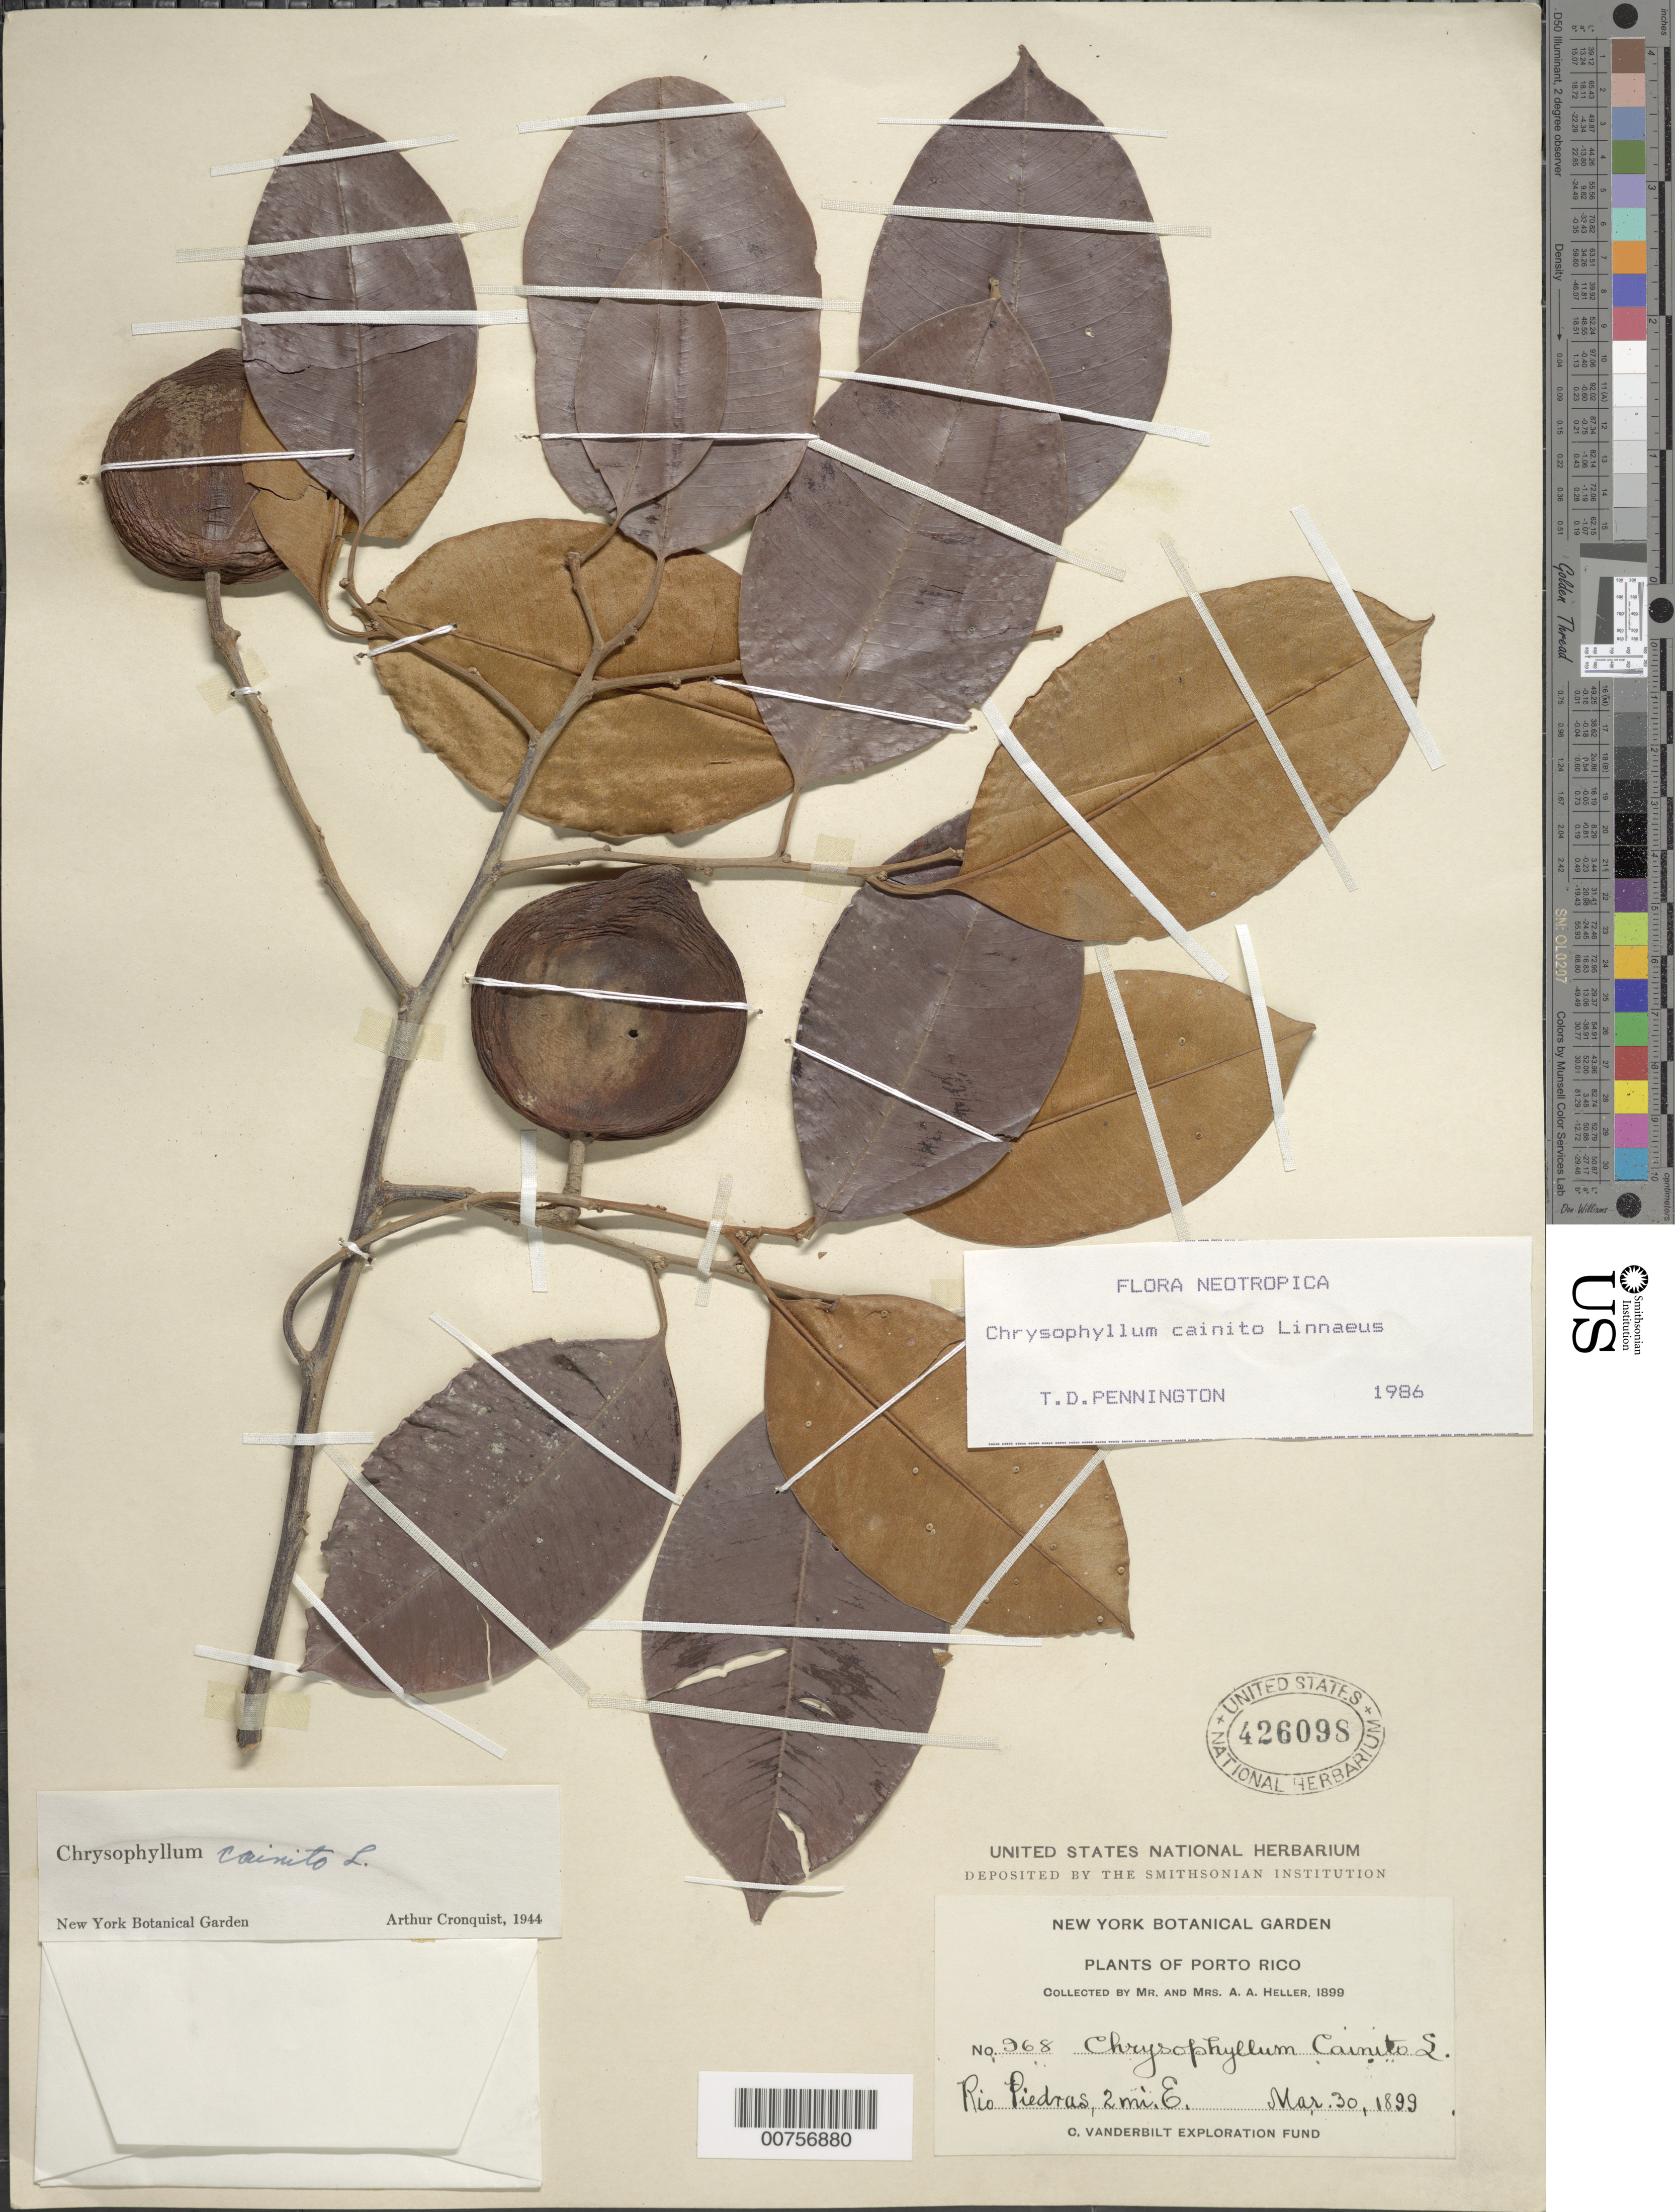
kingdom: Plantae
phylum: Tracheophyta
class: Magnoliopsida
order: Ericales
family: Sapotaceae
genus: Chrysophyllum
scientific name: Chrysophyllum cainito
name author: L.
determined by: Pennington, T. D., (K)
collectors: A. A. Heller & E. G. Heller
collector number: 968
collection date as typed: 30 Mar 1899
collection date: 1899-03-30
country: Puerto Rico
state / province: San Juan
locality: Río Piedras, 2 mi E.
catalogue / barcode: US 426098